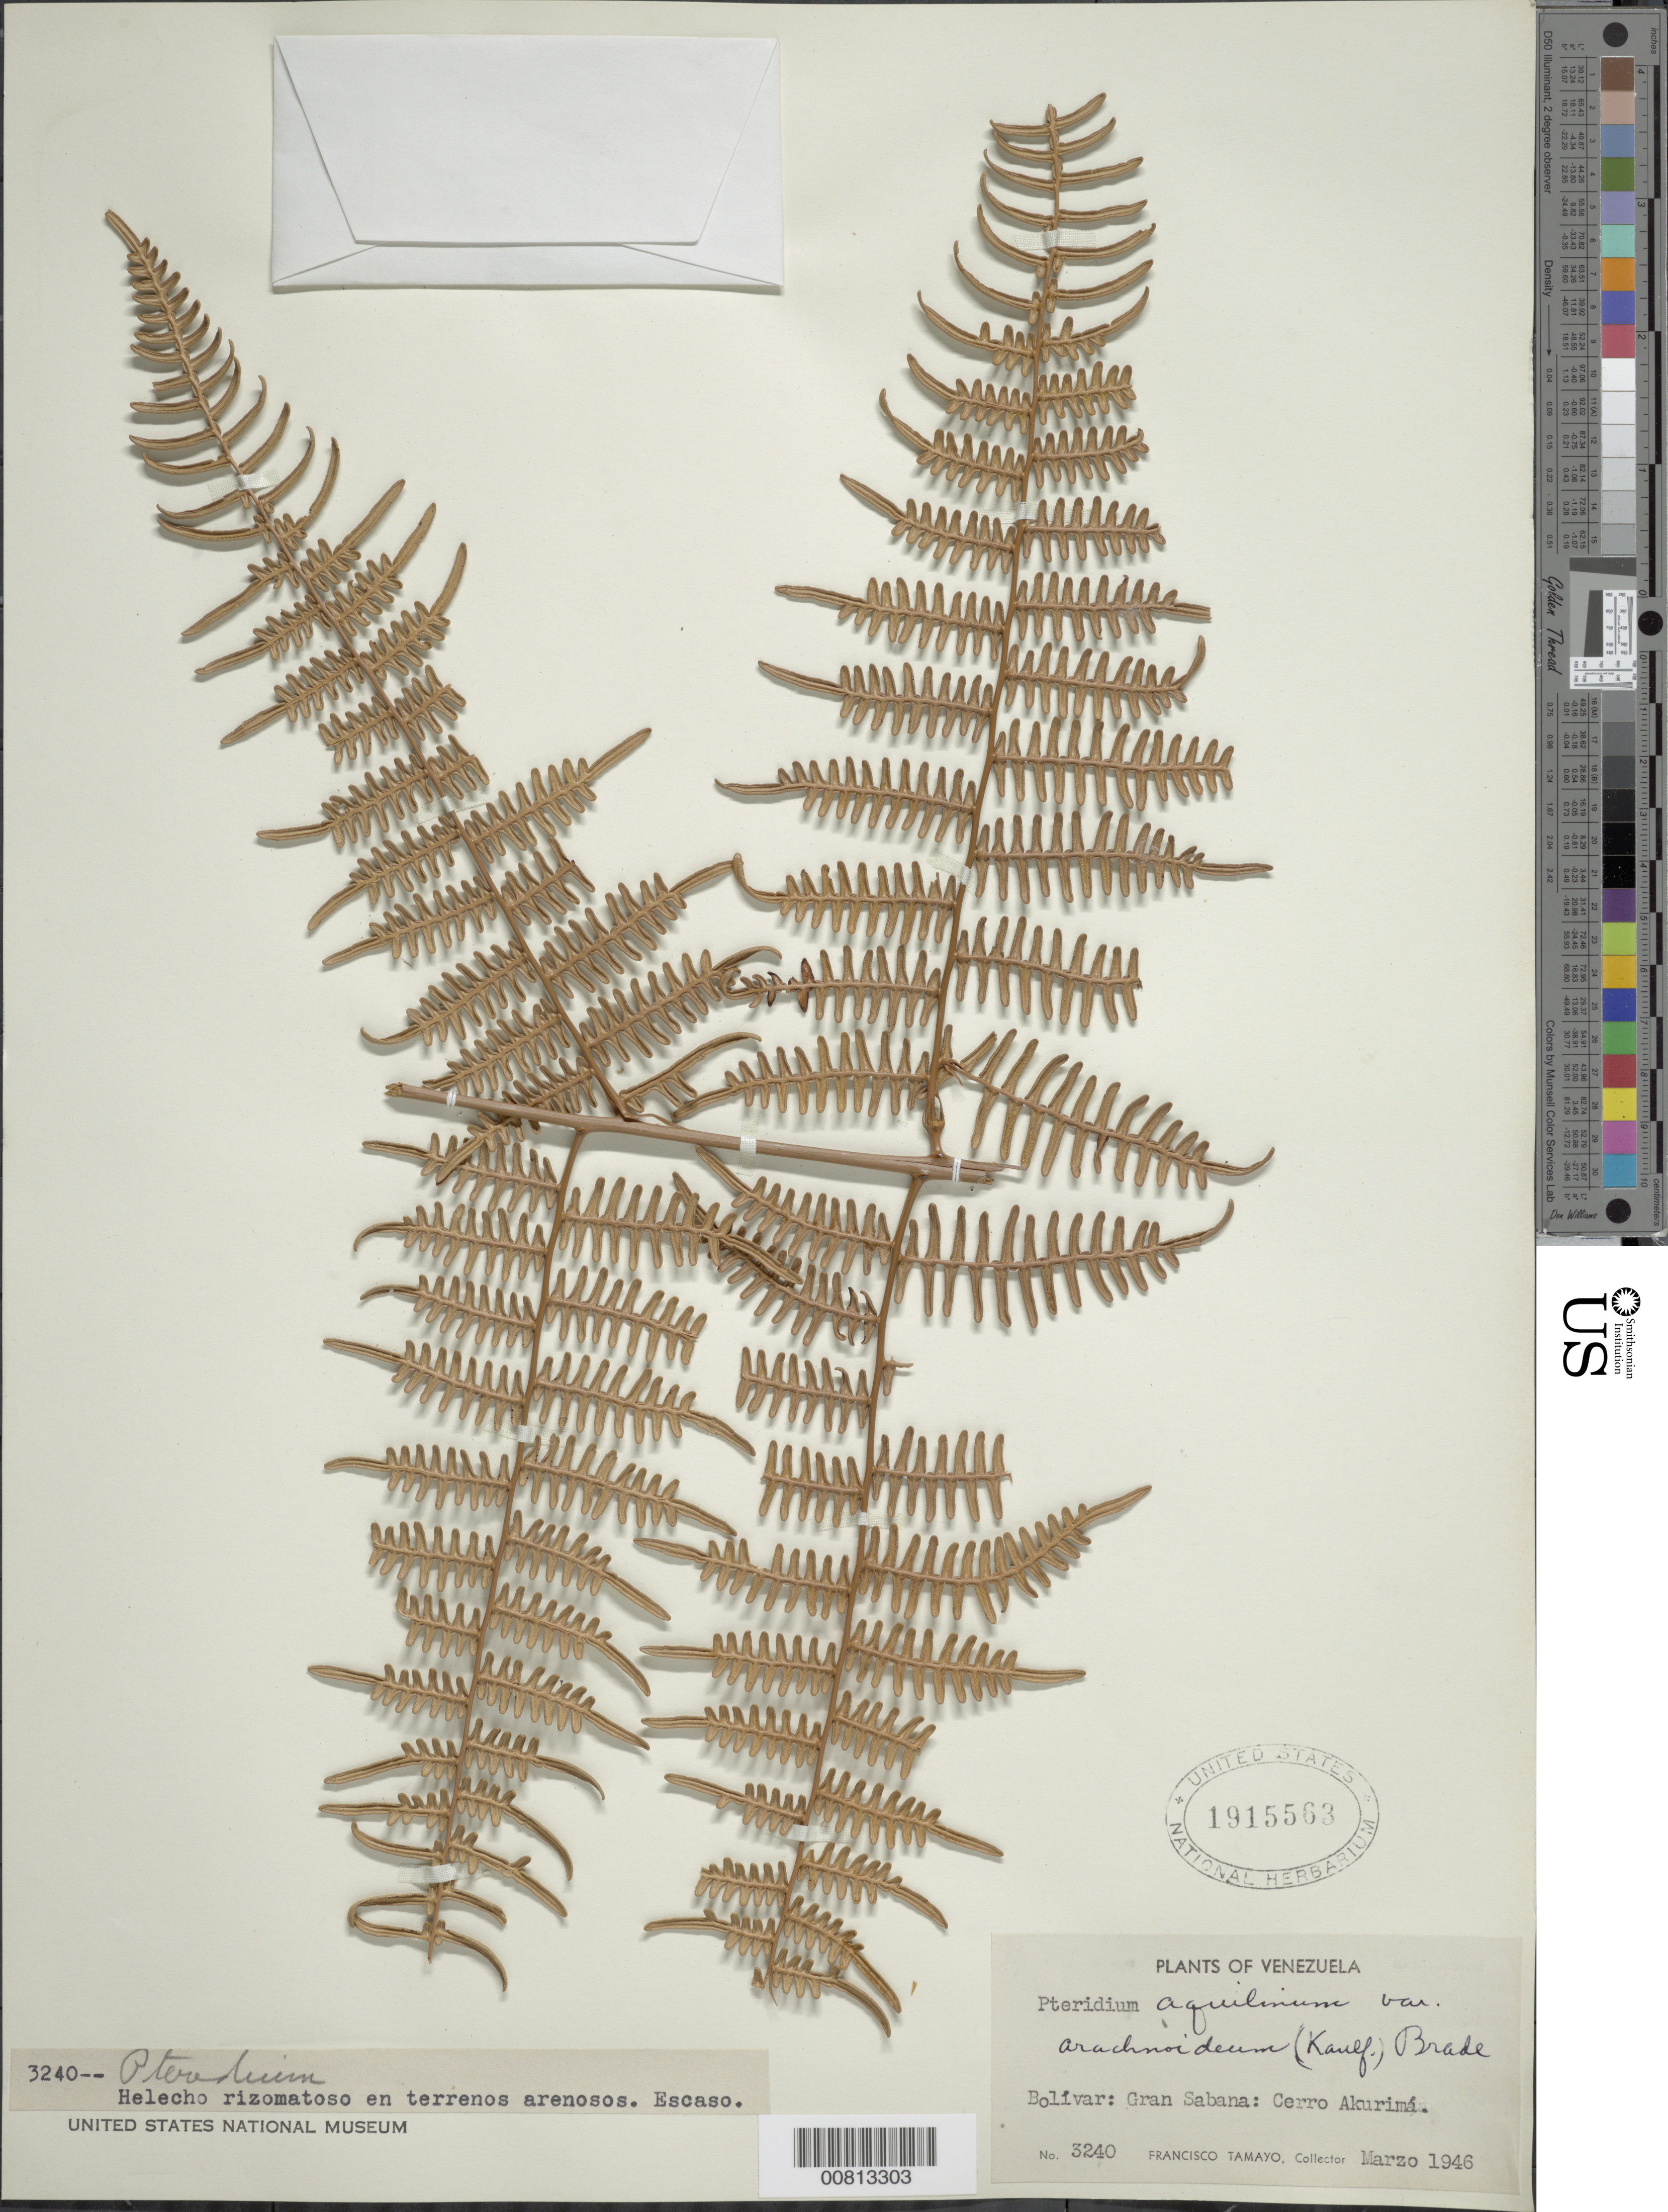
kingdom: Plantae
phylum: Tracheophyta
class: Polypodiopsida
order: Polypodiales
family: Dennstaedtiaceae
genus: Pteridium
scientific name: Pteridium aquilinum var. arachnoideum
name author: (Kaulf.) Herter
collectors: F. Tamayo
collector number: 3240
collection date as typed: Mar-46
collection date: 1946-03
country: Venezuela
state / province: Bolívar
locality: Gran Sabana, Cerro Akurimá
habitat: Terrenos arenosos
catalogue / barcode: US 1915563